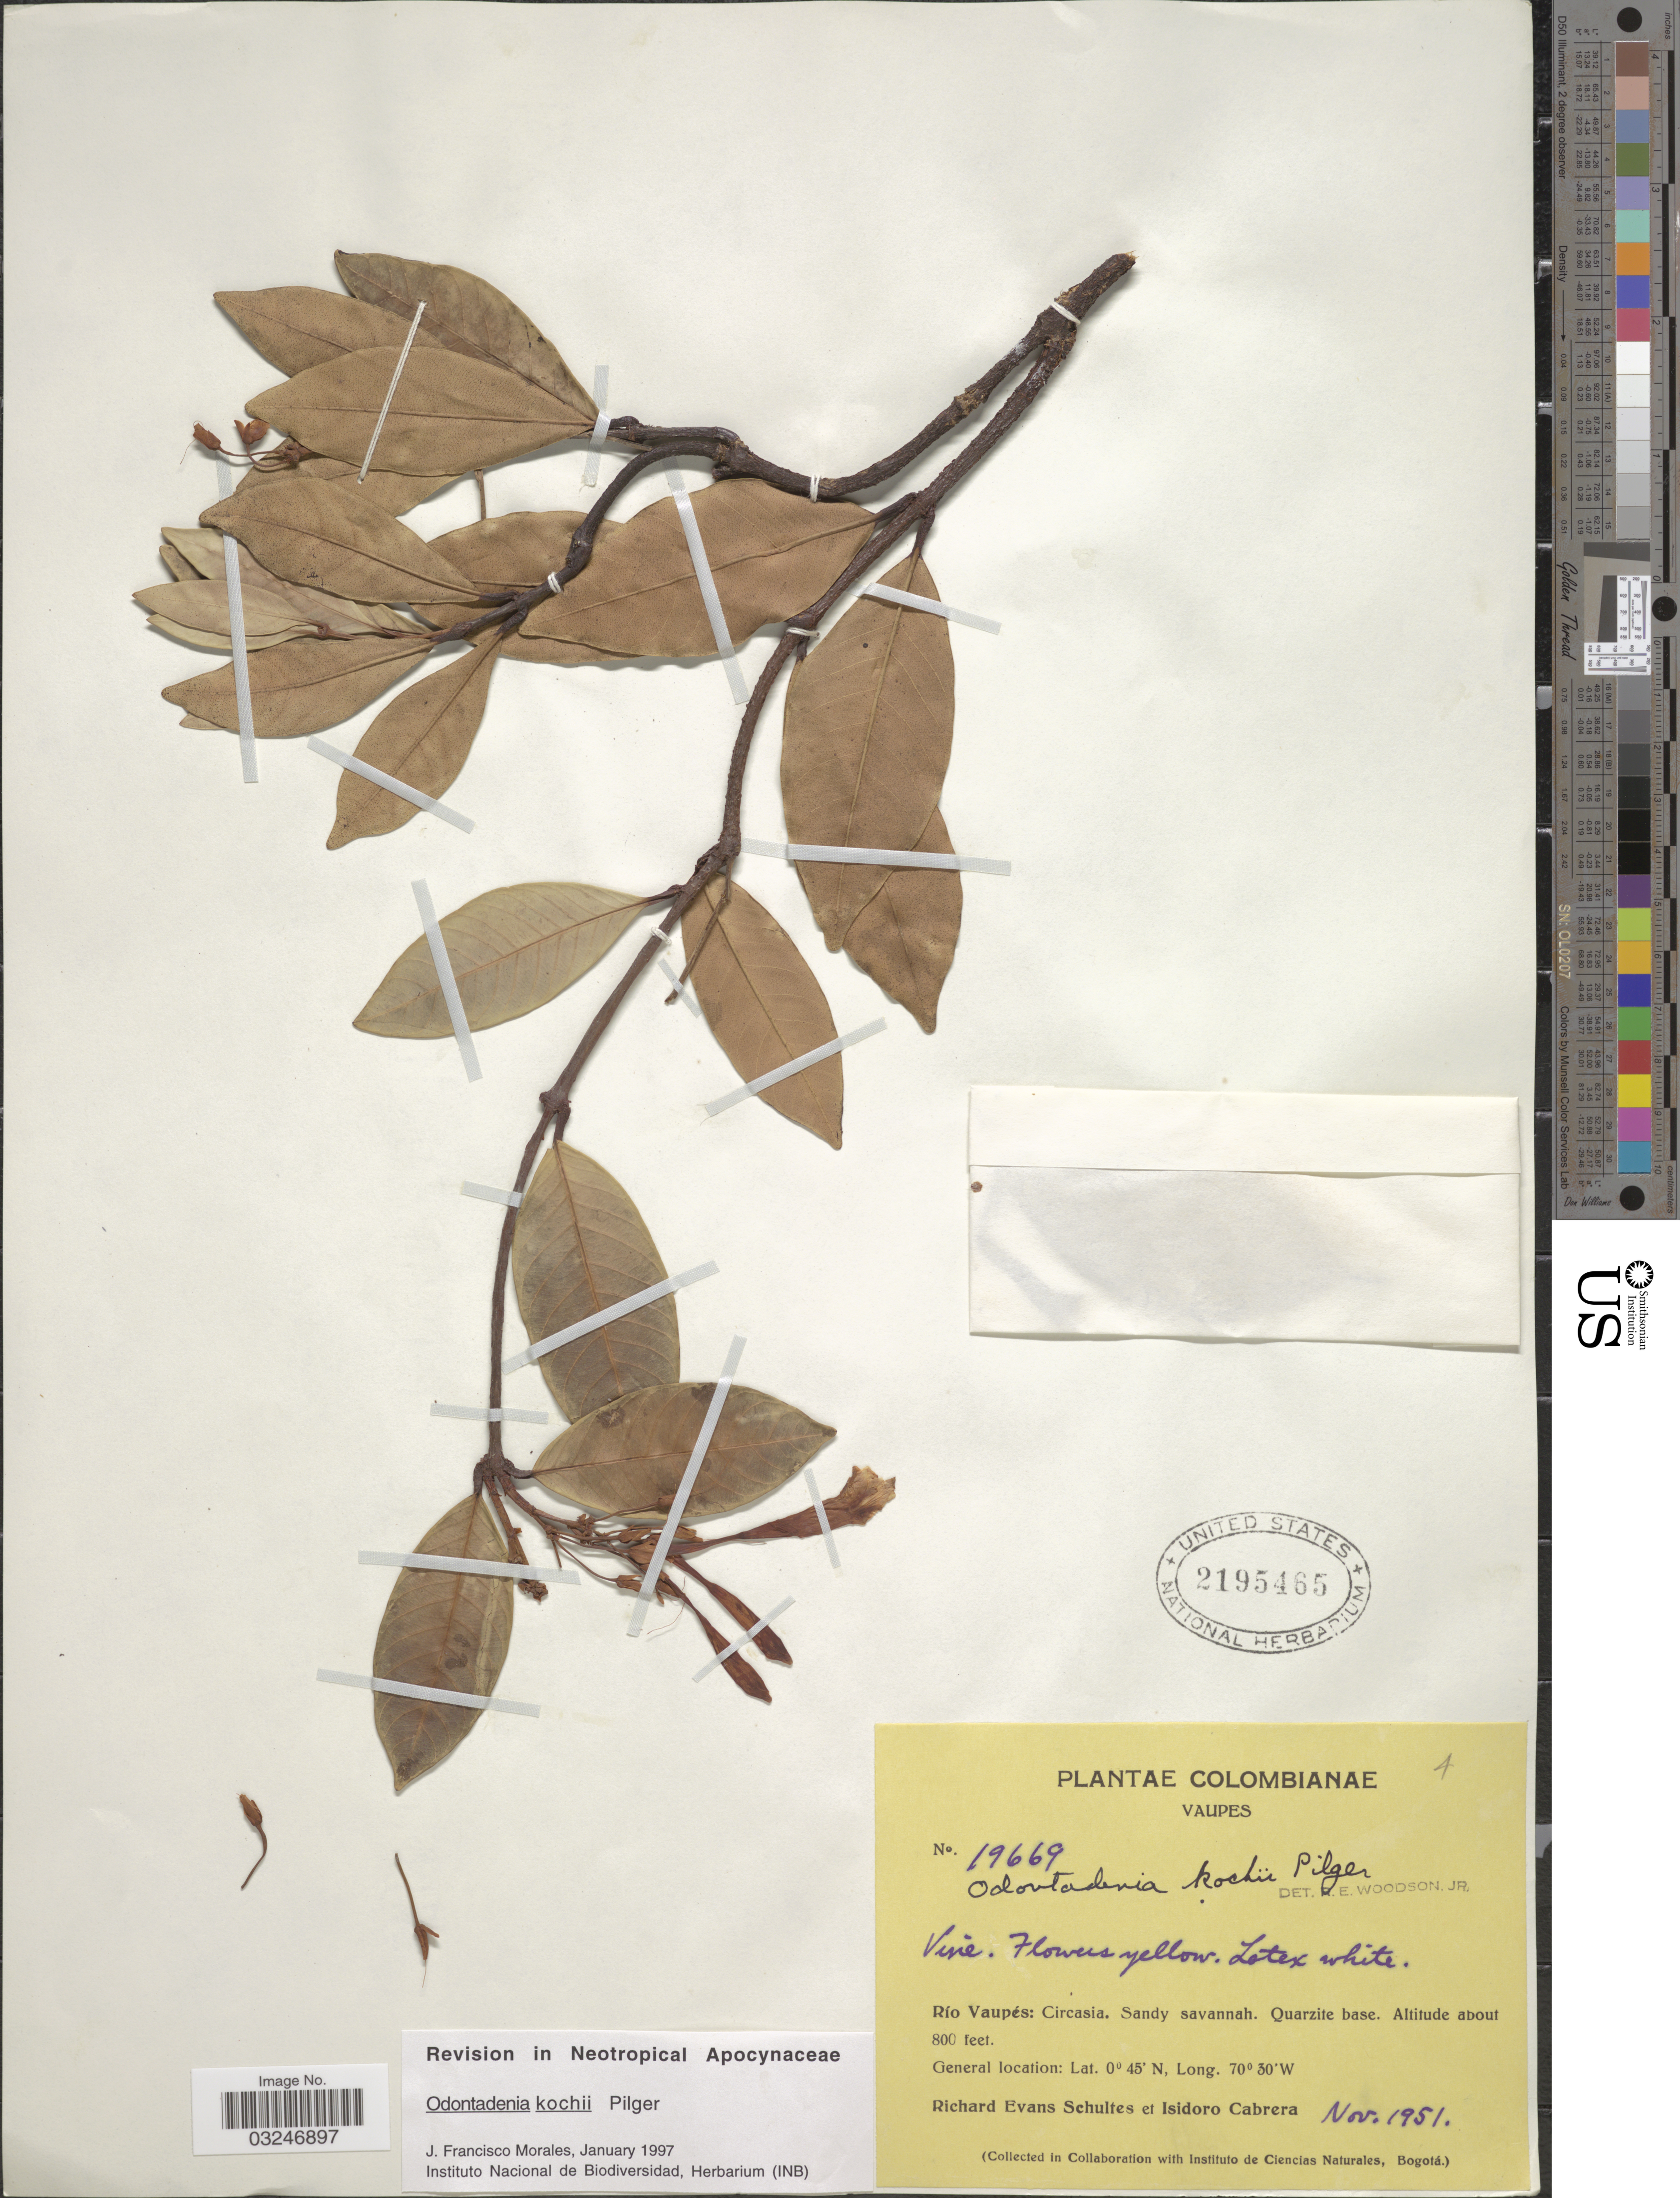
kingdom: Plantae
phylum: Tracheophyta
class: Magnoliopsida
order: Gentianales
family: Apocynaceae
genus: Odontadenia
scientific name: Odontadenia kochii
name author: Pilg.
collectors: R. E. Schultes & I. Cabrera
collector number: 19669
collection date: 1951-11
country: Colombia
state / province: Vaupés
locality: Río Vaupés: Circasia.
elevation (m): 244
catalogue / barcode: US 2195465